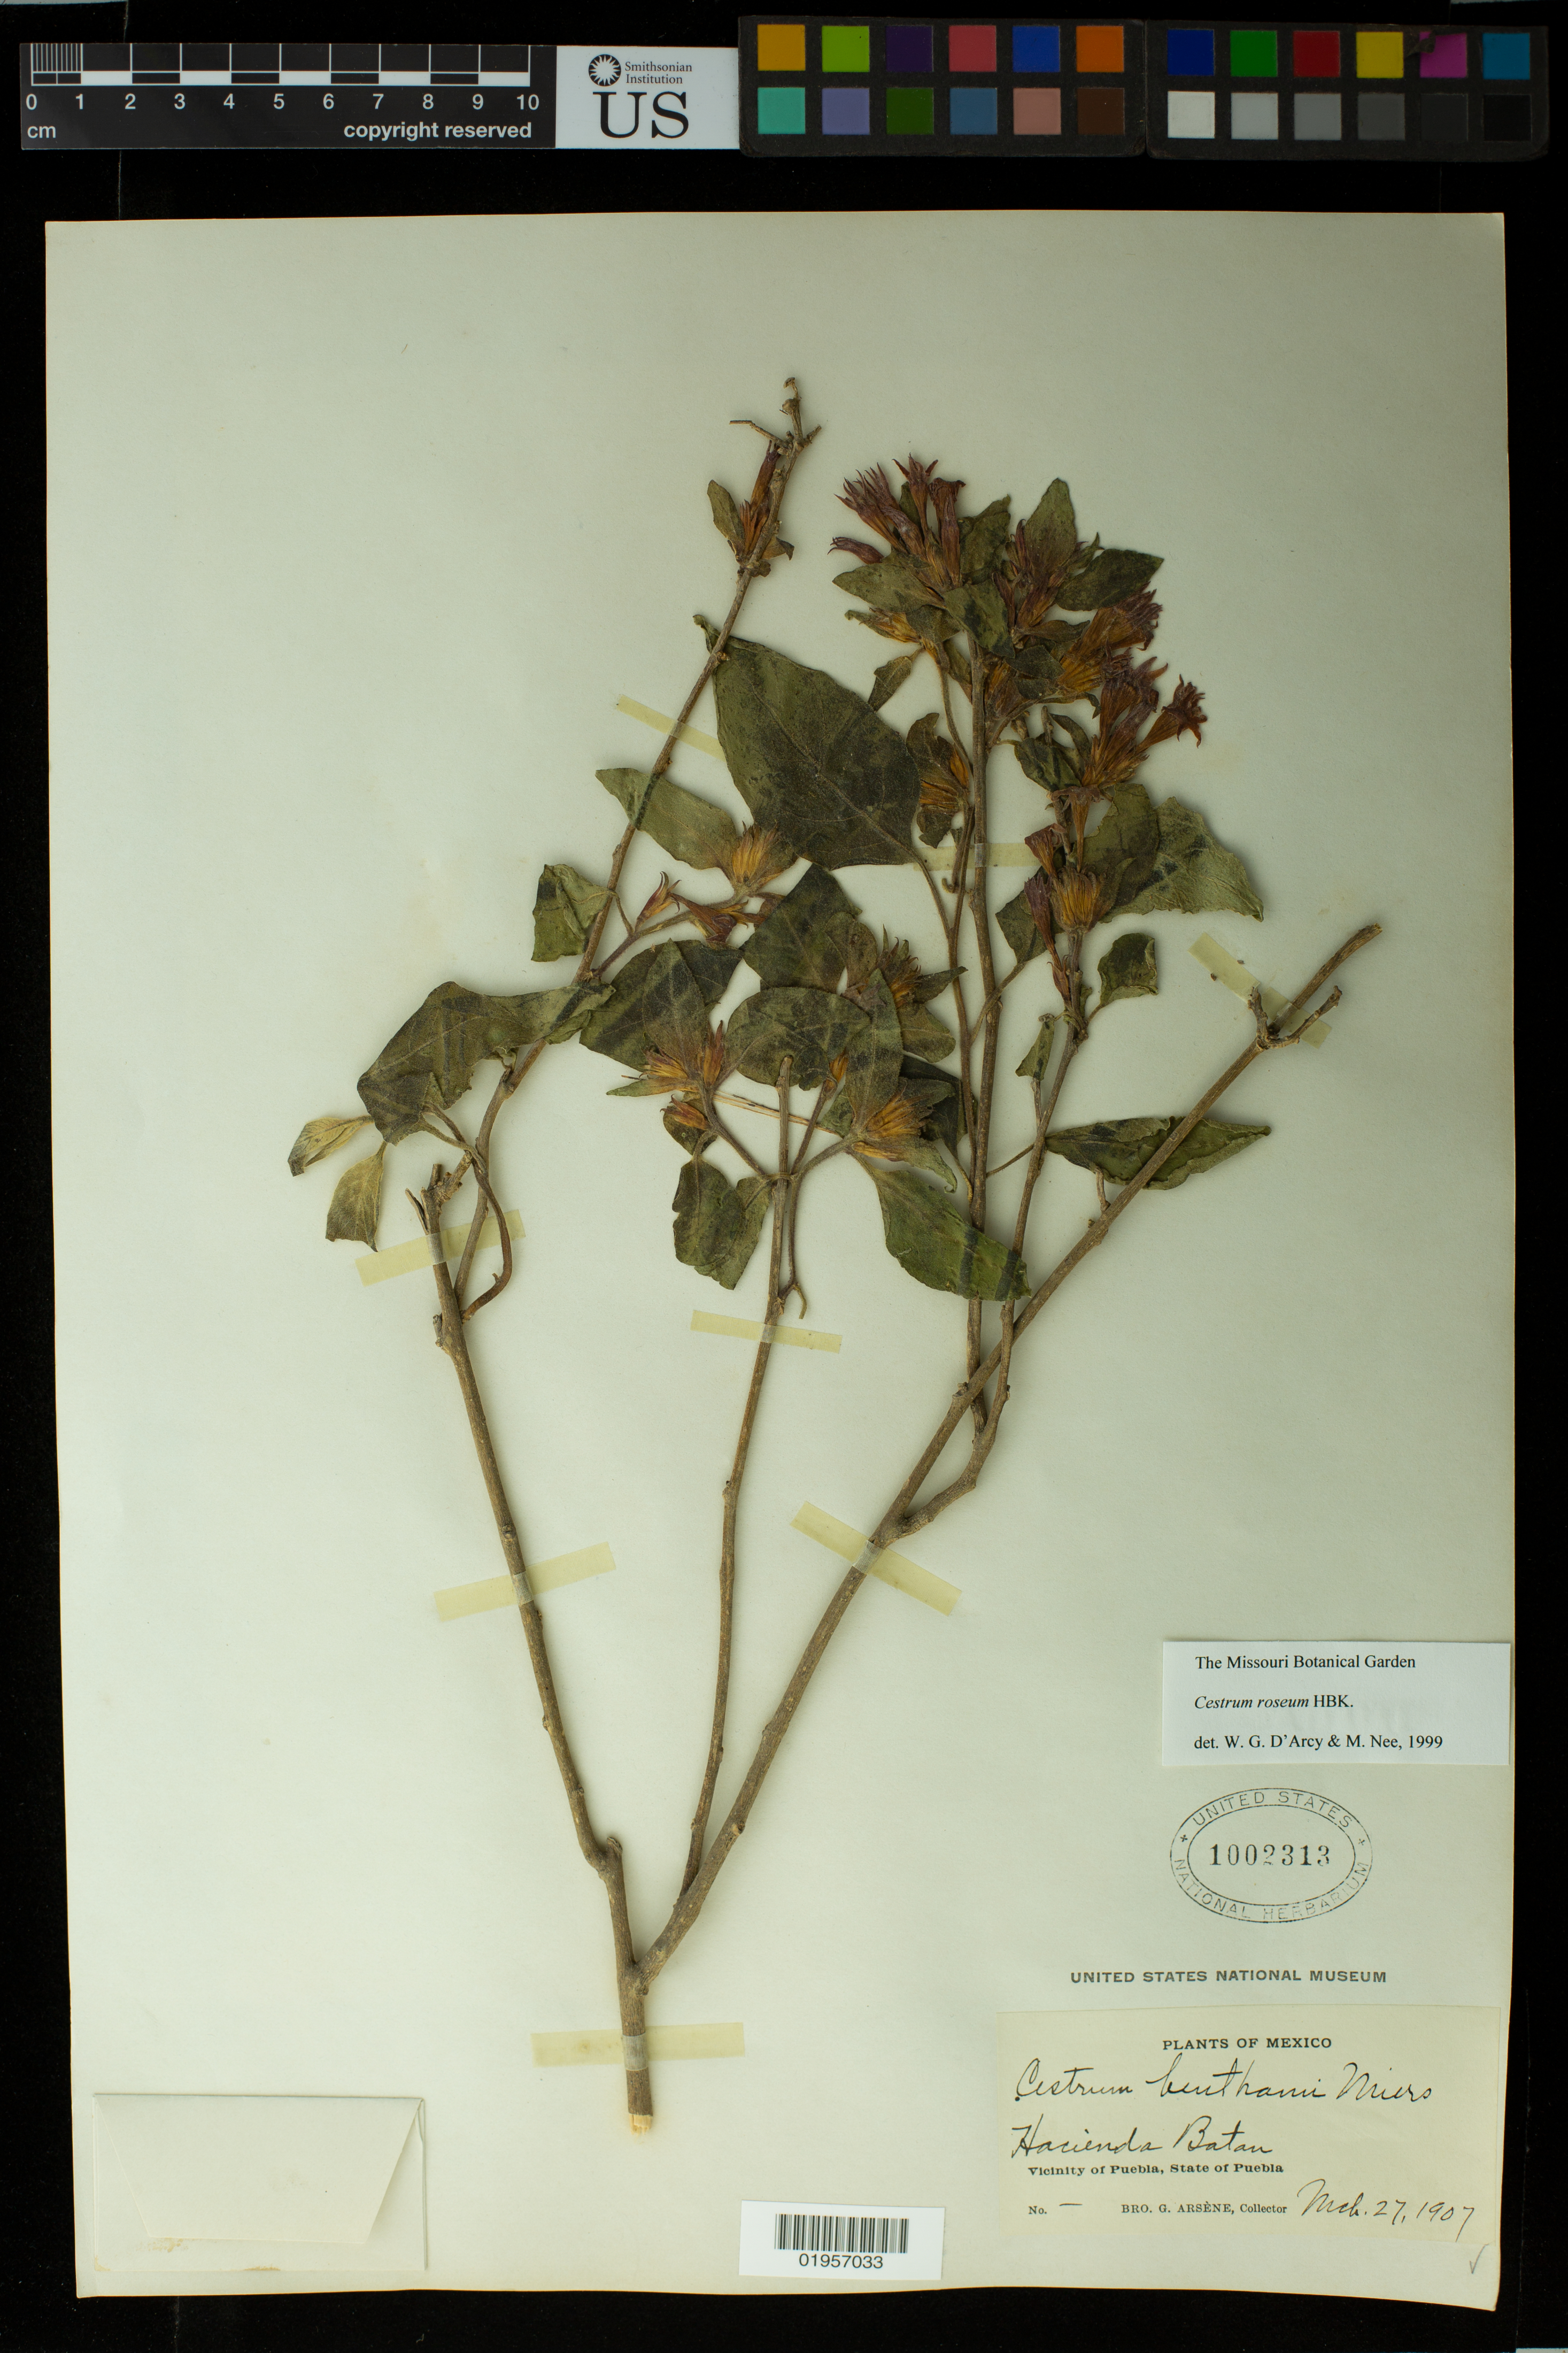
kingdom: Plantae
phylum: Tracheophyta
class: Magnoliopsida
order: Solanales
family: Solanaceae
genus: Cestrum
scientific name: Cestrum roseum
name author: Kunth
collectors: Bro. G. Arsène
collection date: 1907-03-27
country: Mexico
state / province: Puebla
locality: Hacienda Batan, Vicinity of Puebla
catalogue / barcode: US 1002313